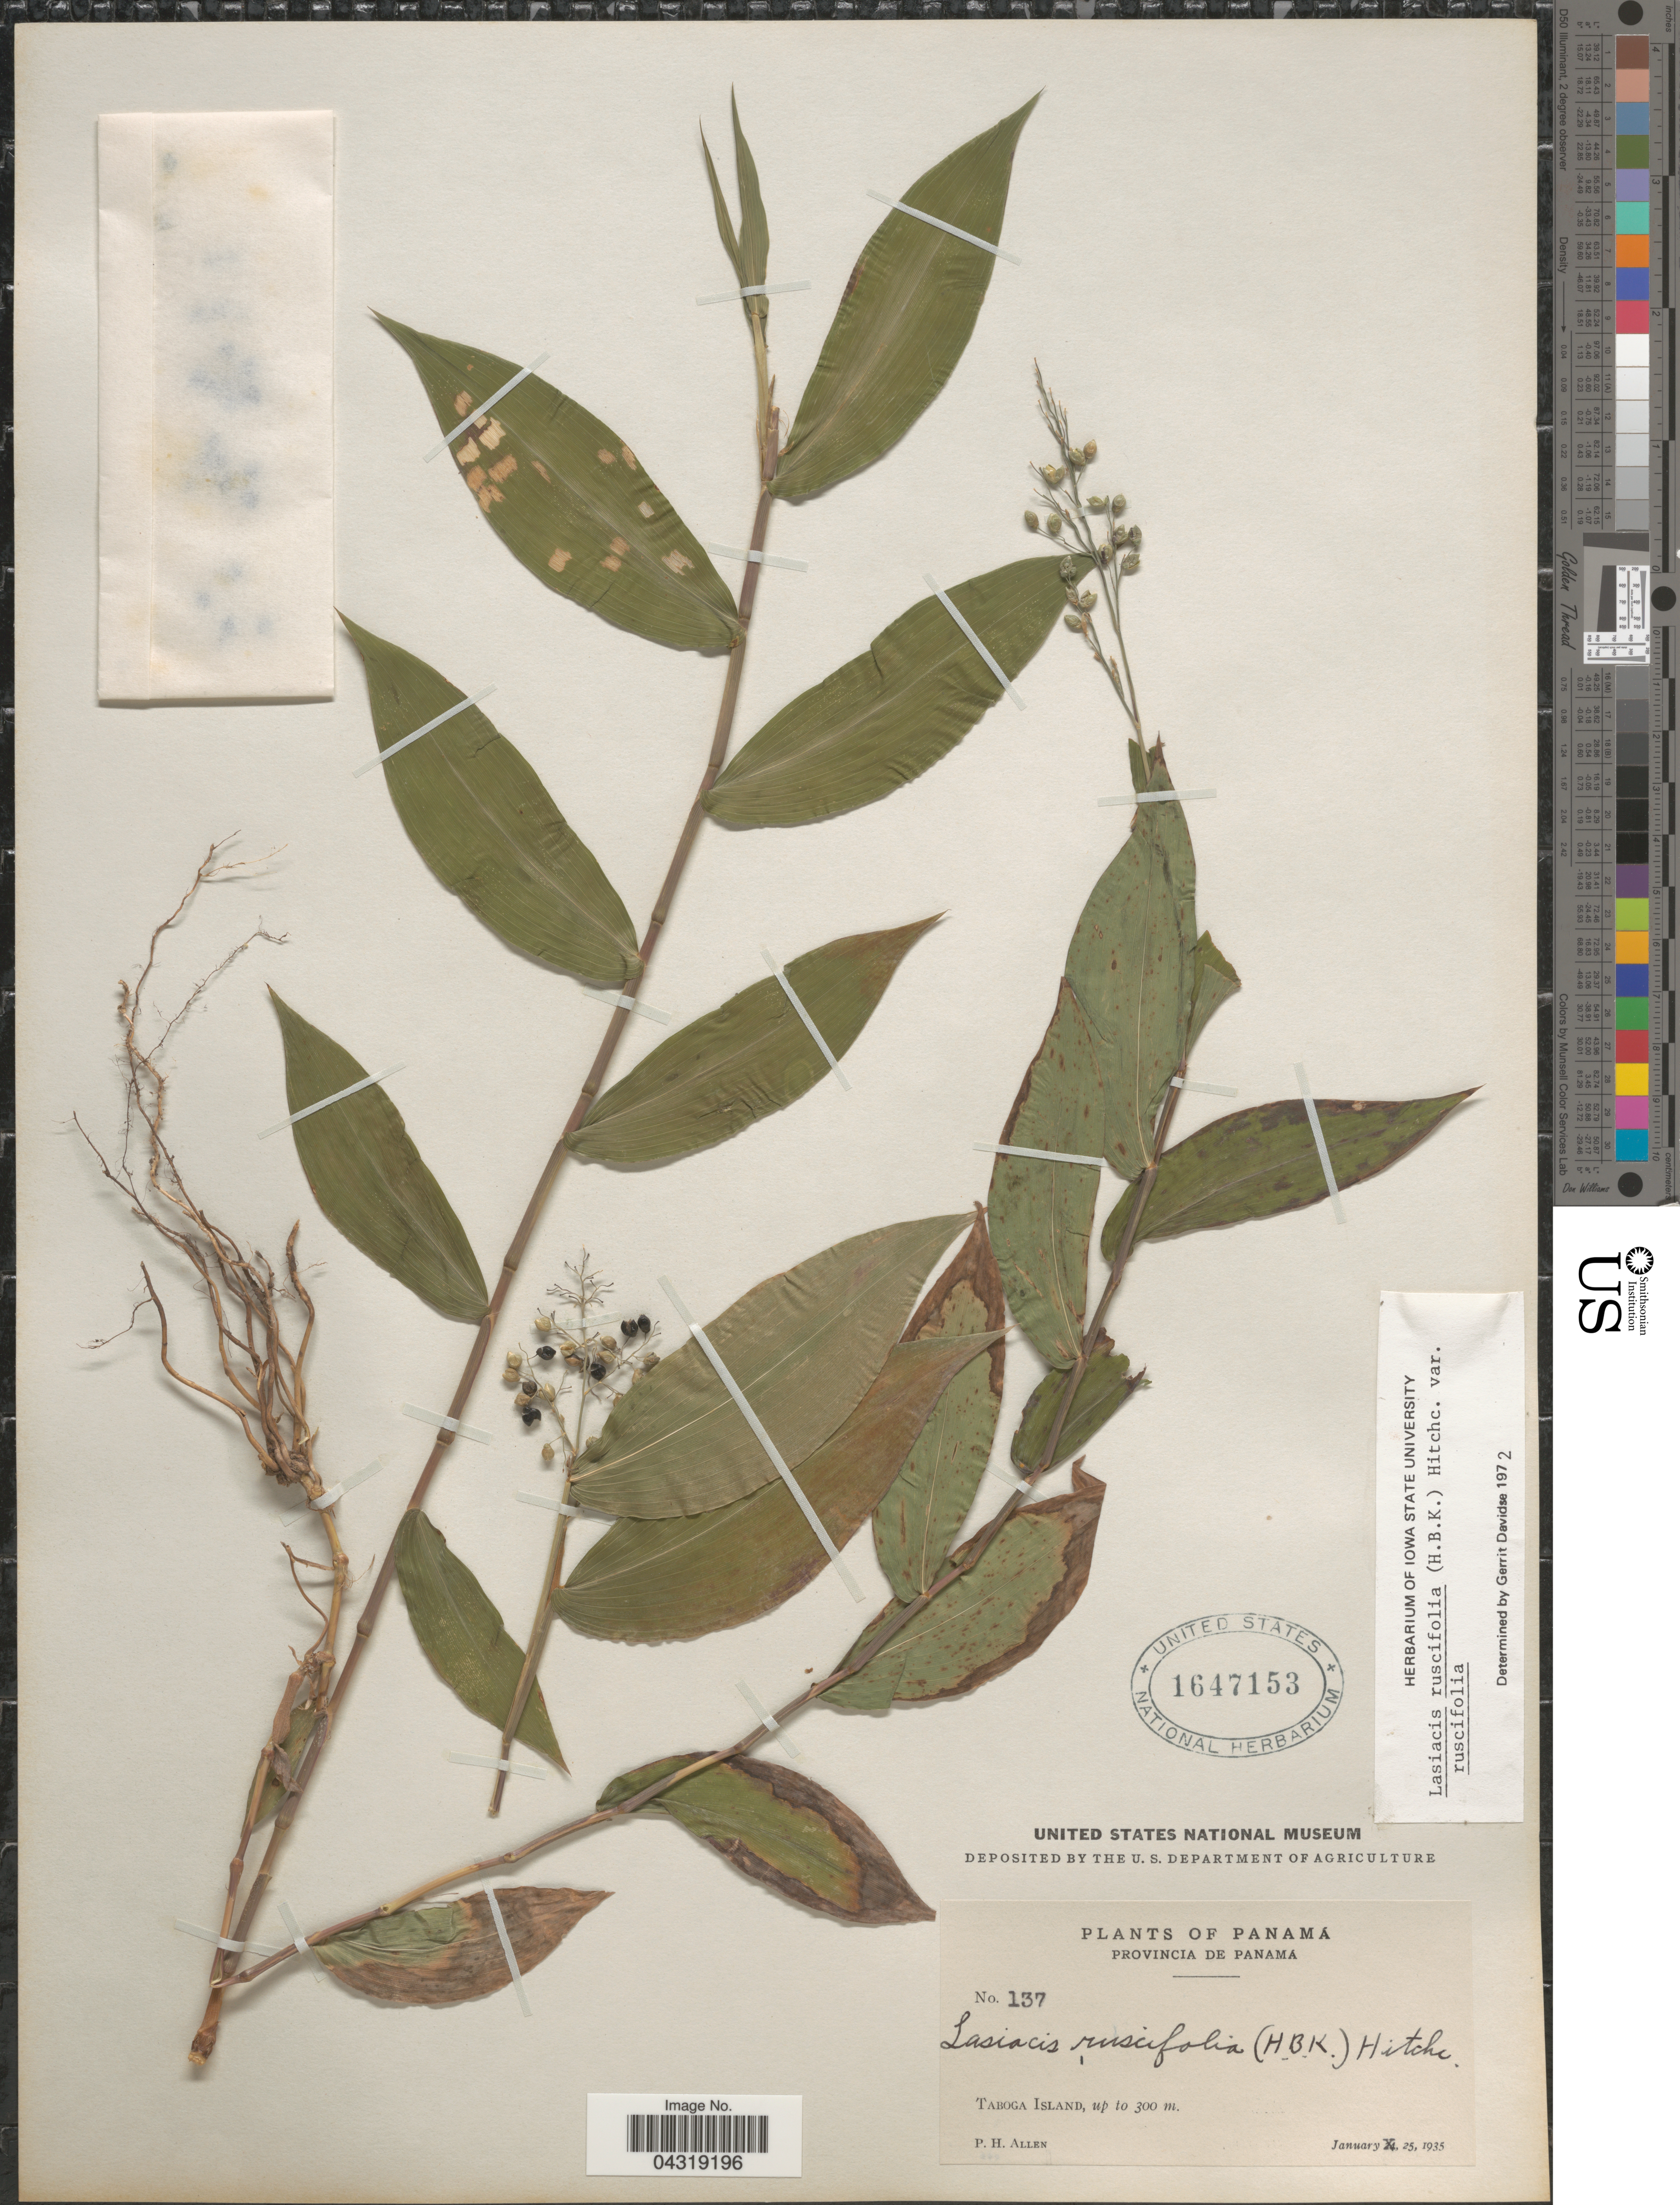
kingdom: Plantae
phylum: Tracheophyta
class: Liliopsida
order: Poales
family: Poaceae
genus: Lasiacis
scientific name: Lasiacis ruscifolia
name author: (Kunth) Hitchc.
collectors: P. H. Allen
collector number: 137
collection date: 1935-01-25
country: Panama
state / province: Panamá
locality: Taboga Island.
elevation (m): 0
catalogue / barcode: US 1647153